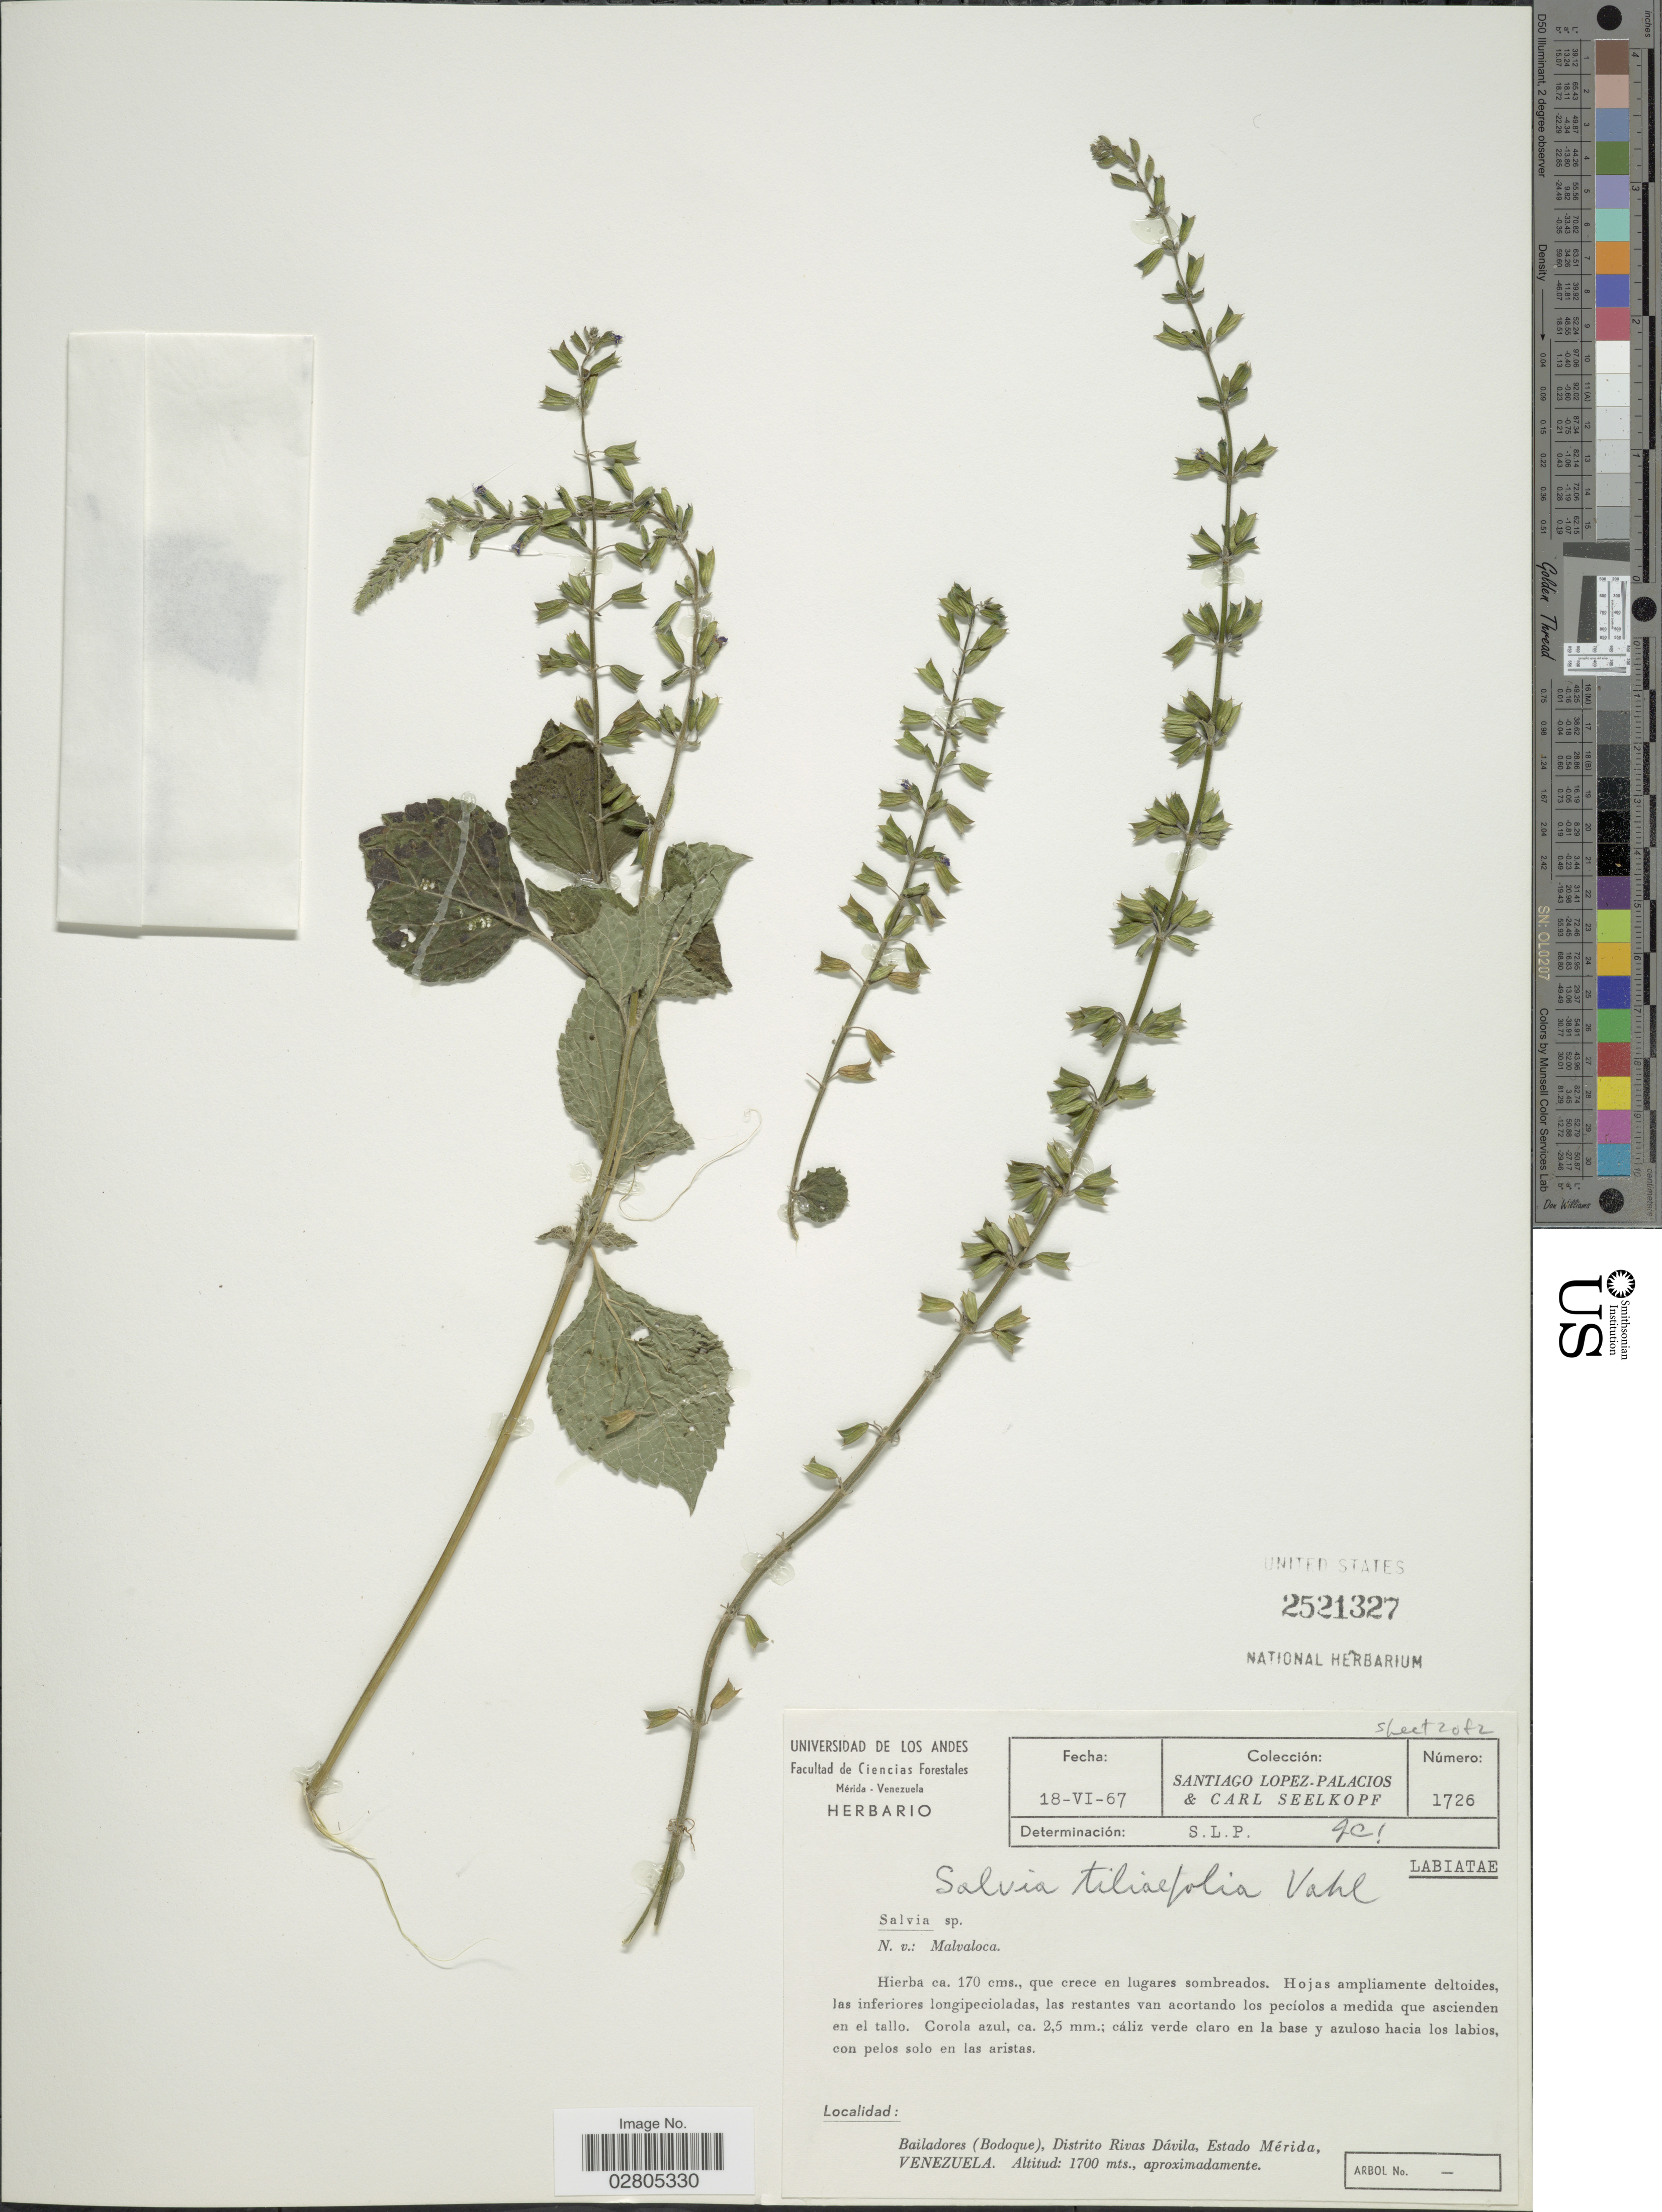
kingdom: Plantae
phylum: Tracheophyta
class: Magnoliopsida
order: Lamiales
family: Lamiaceae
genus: Salvia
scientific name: Salvia tiliifolia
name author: Vahl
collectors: S. López-Palacios & C. Seelkopf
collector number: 1726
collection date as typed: Transcribed d/m/y: 18/6/67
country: Venezuela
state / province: Mérida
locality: Bailadores (Bodoque), Distrito Rivas Dávila, Estado Mérida.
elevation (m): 1700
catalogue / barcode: US 2521327